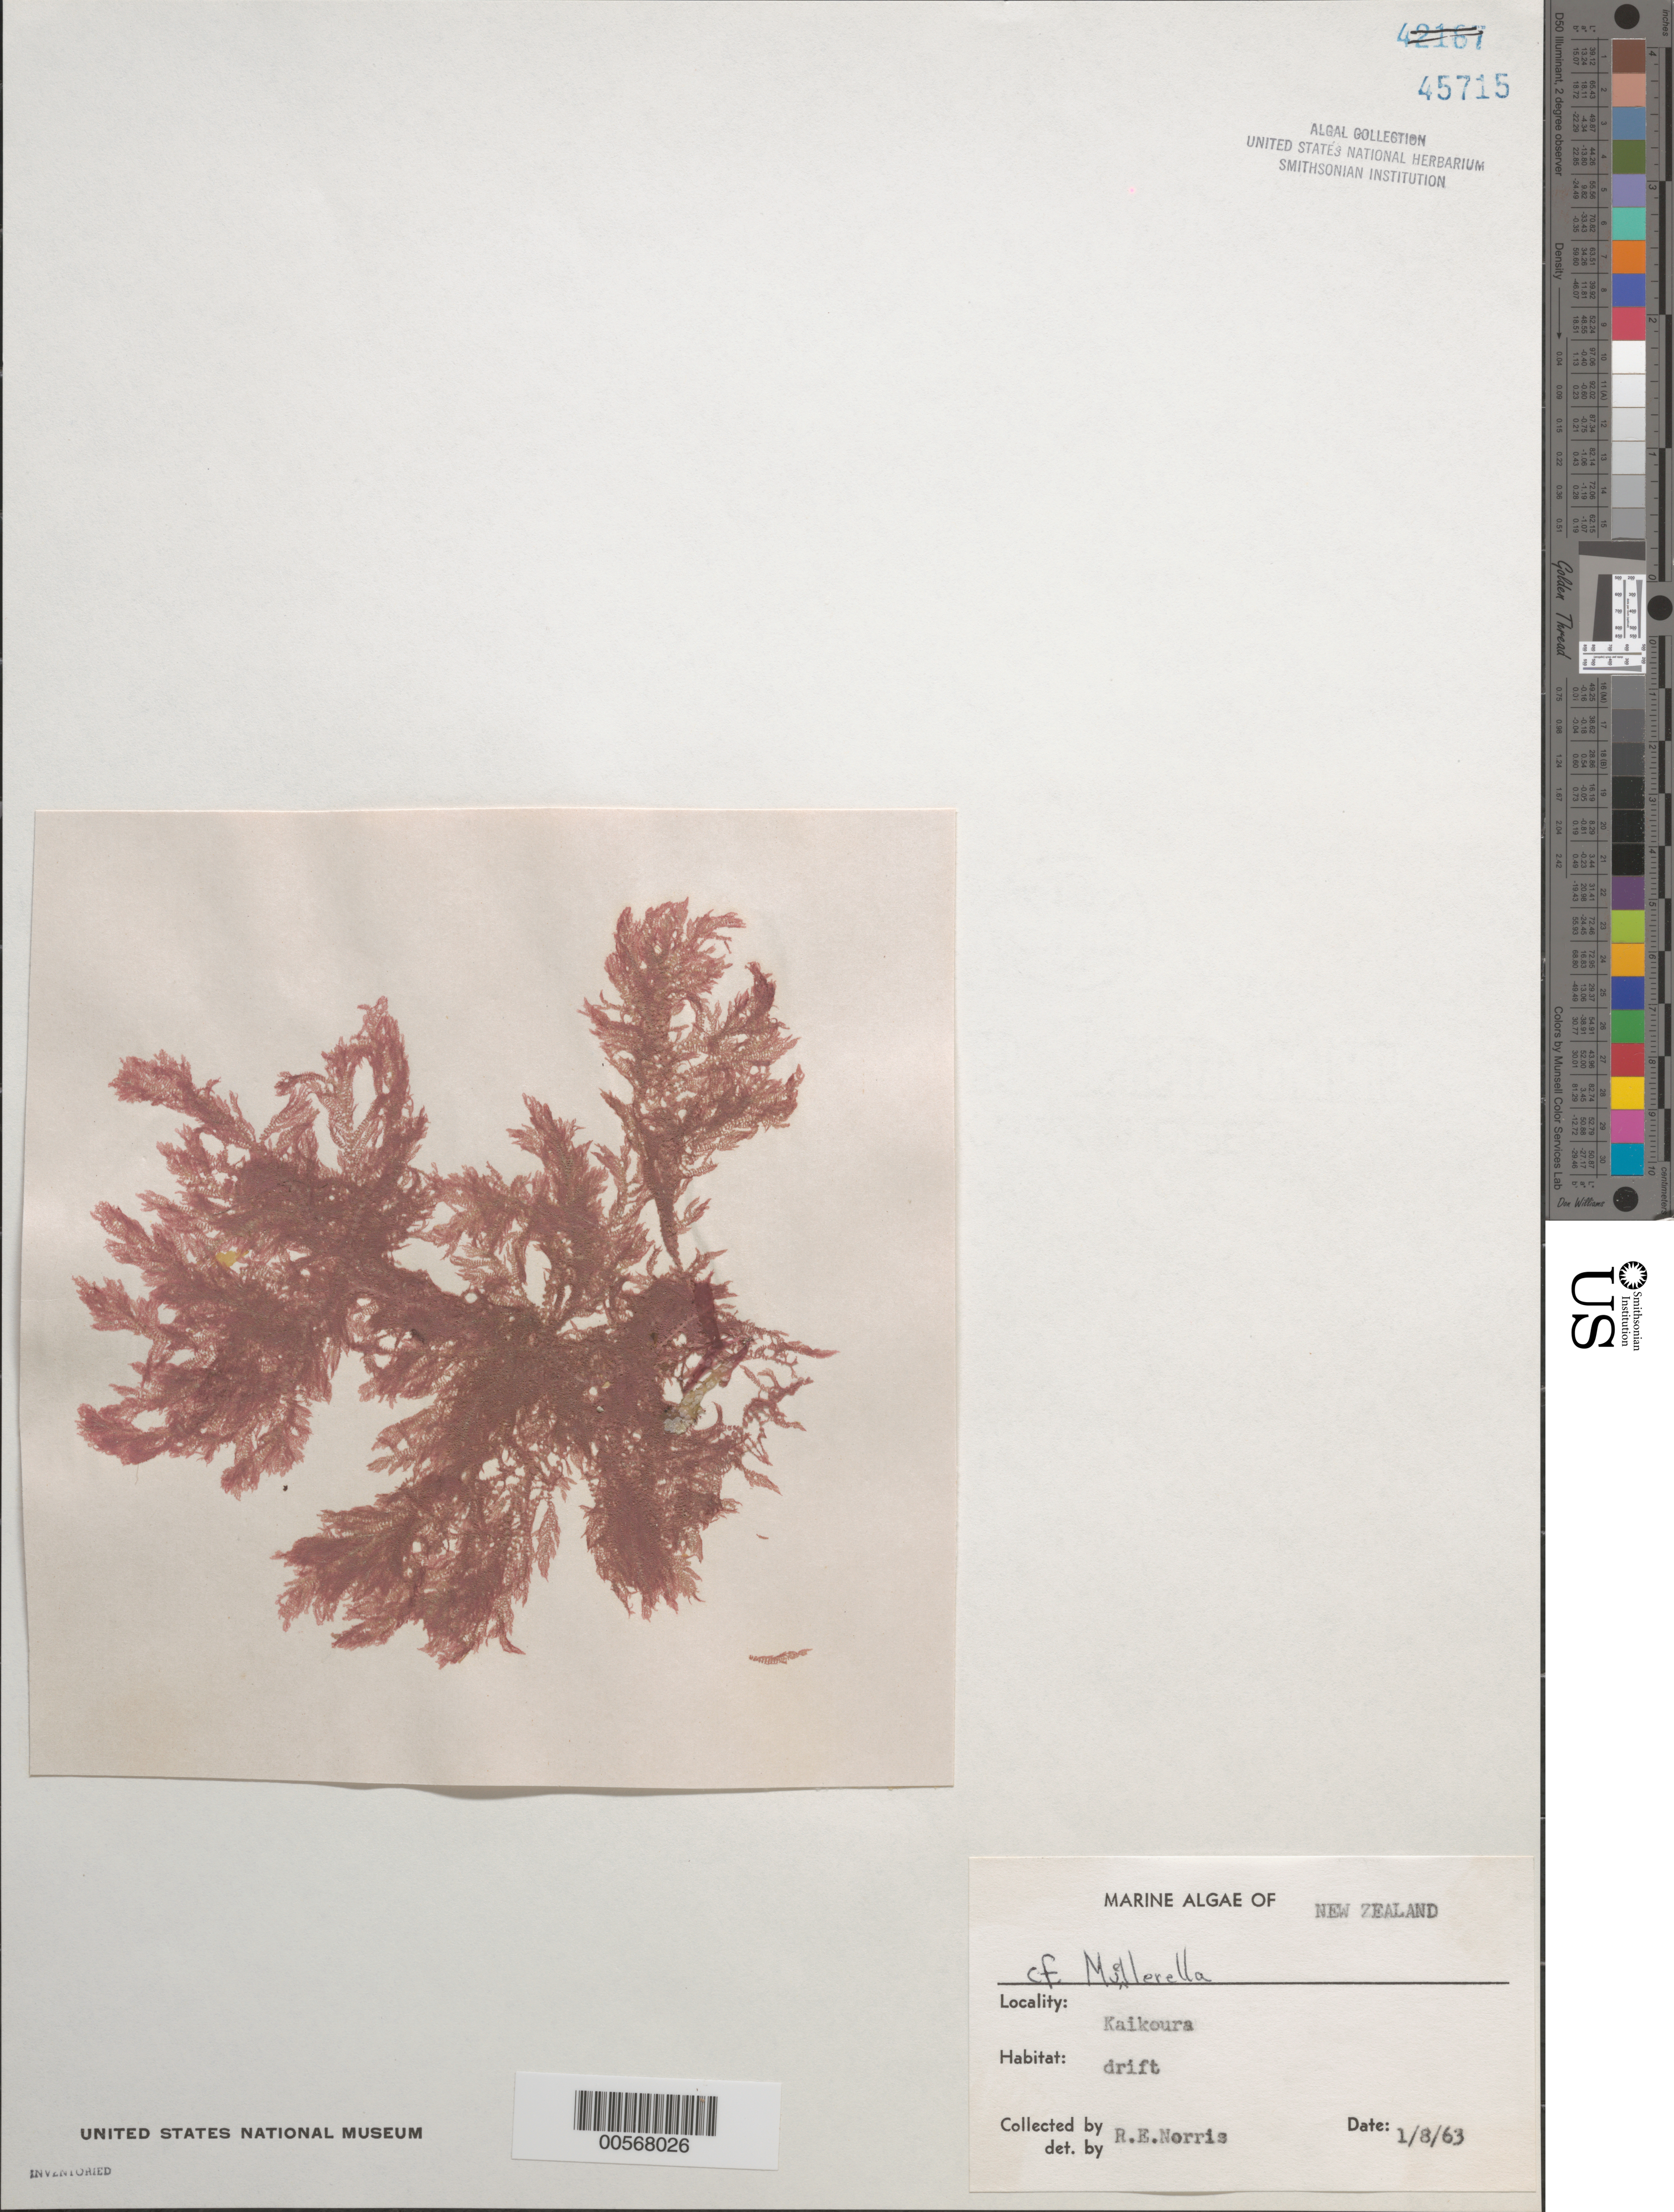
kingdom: Plantae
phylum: Rhodophyta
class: Florideophyceae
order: Ceramiales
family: Ceramiaceae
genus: Muellerella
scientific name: Muellerella sp.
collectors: R. E. Norris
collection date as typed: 08 Jan 1963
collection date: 1963-01-08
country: New Zealand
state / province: Canterbury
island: South Island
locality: Kaikoura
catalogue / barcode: US 45715